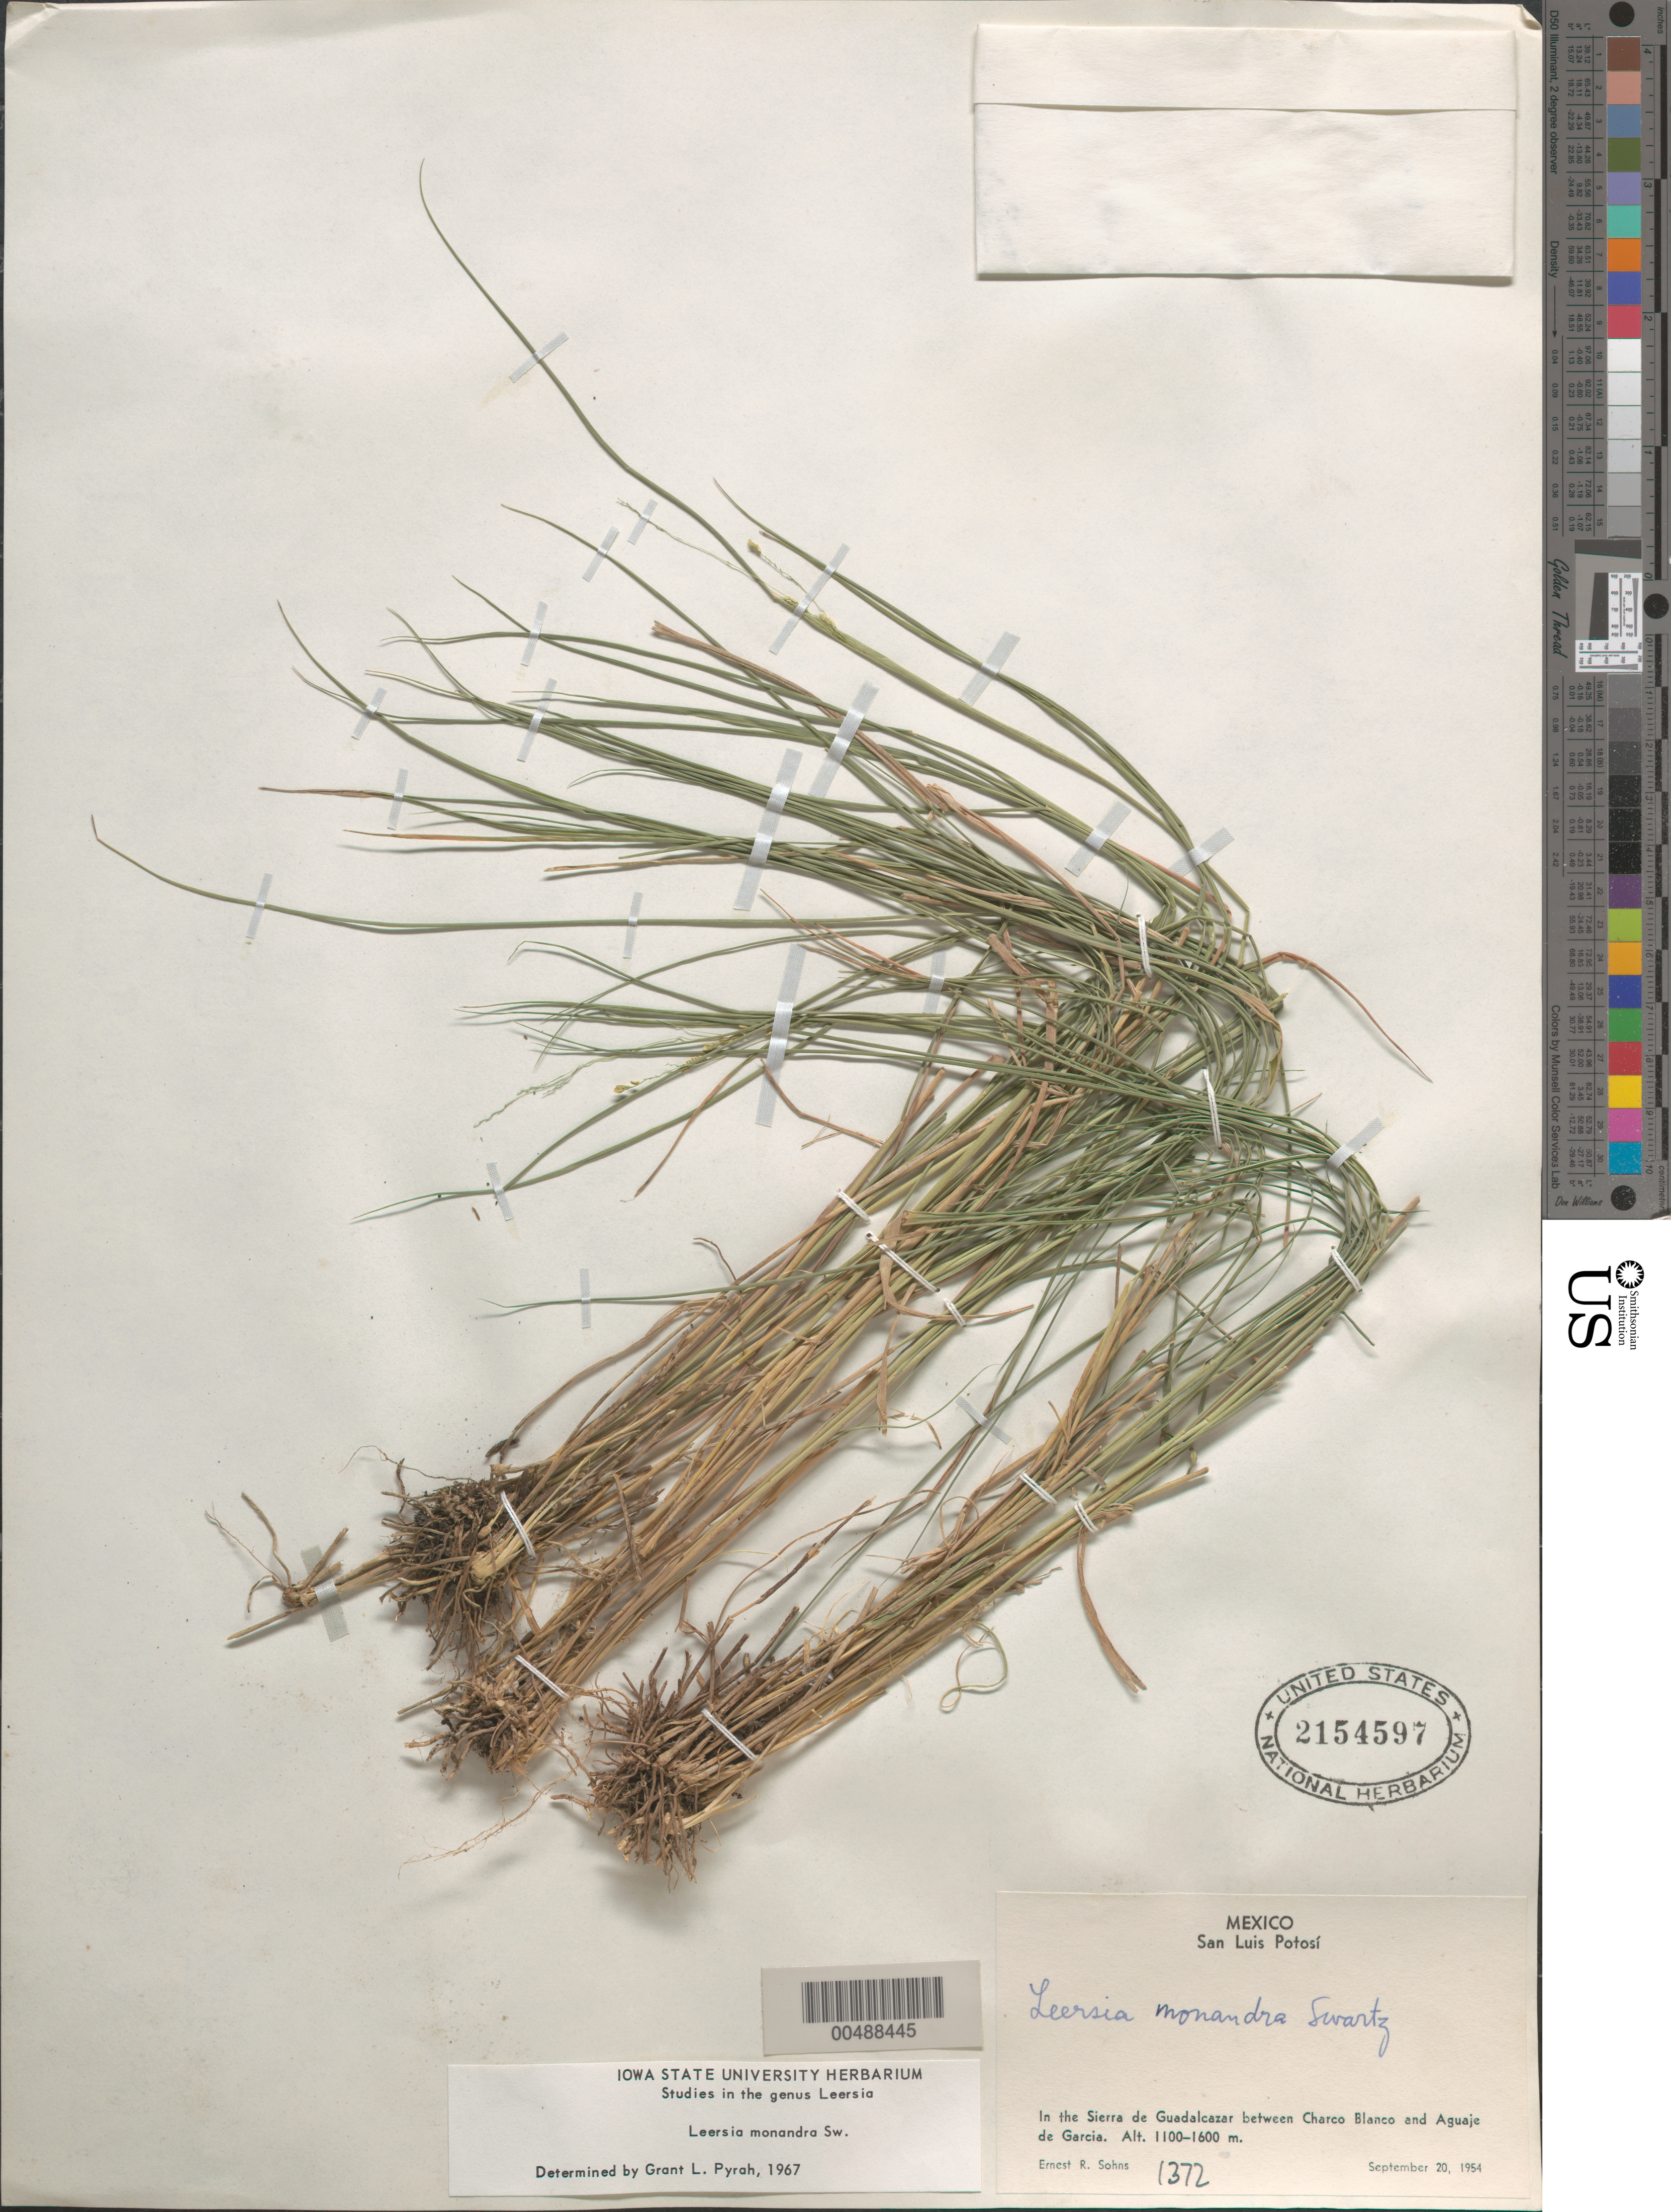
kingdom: Plantae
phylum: Tracheophyta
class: Liliopsida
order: Poales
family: Poaceae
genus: Leersia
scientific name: Leersia monandra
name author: Sw.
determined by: Pyrah, G. L.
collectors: E. R. Sohns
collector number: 1372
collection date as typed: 20 Sep 1954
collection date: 1954-09-20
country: Mexico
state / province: San Luis Potosi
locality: In the Sierra de Guadalcazar between Charco Blanco & Aguaje de Garcia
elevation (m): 1100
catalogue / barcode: US 2154597